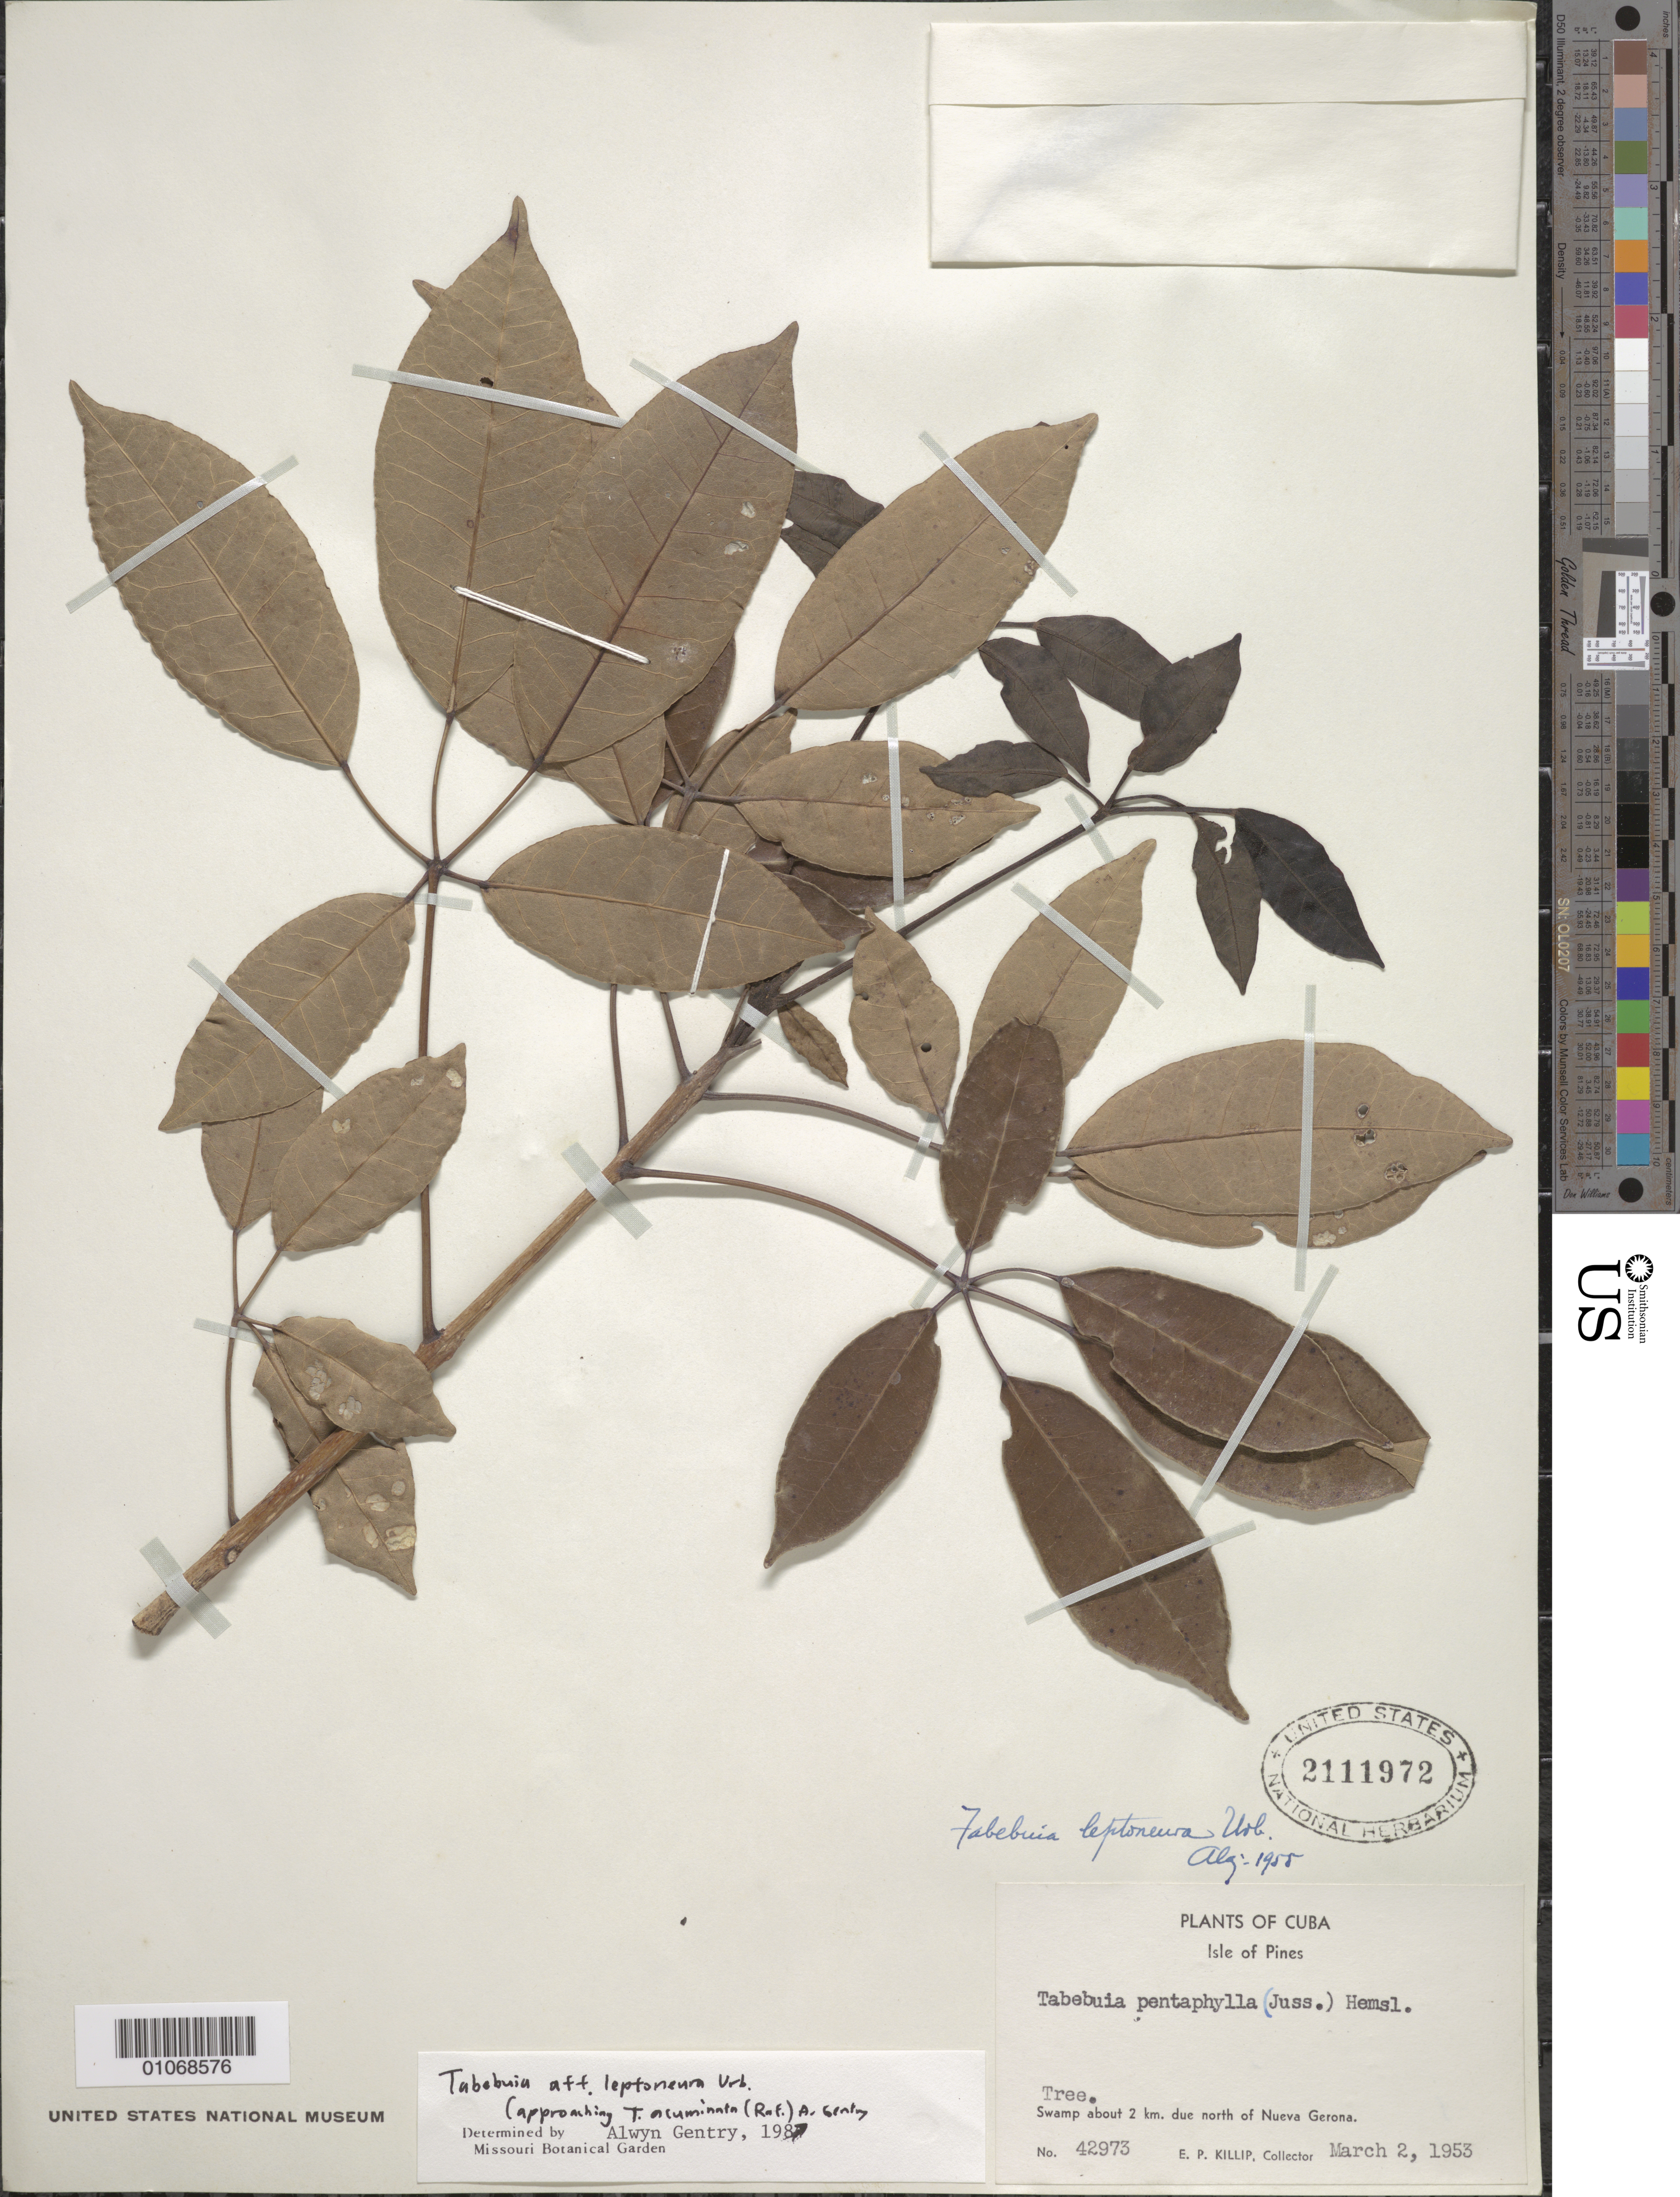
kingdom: Plantae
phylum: Tracheophyta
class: Magnoliopsida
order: Lamiales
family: Bignoniaceae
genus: Tabebuia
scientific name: Tabebuia leptoneura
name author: Urb.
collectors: E. P. Killip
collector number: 42973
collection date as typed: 02 Mar 1953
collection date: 1953-03-02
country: Cuba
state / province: Isla de La Juventud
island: Isla de la Juventud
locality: Swamp about 2 km due north of Nueva Gerona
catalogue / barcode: US 2111972